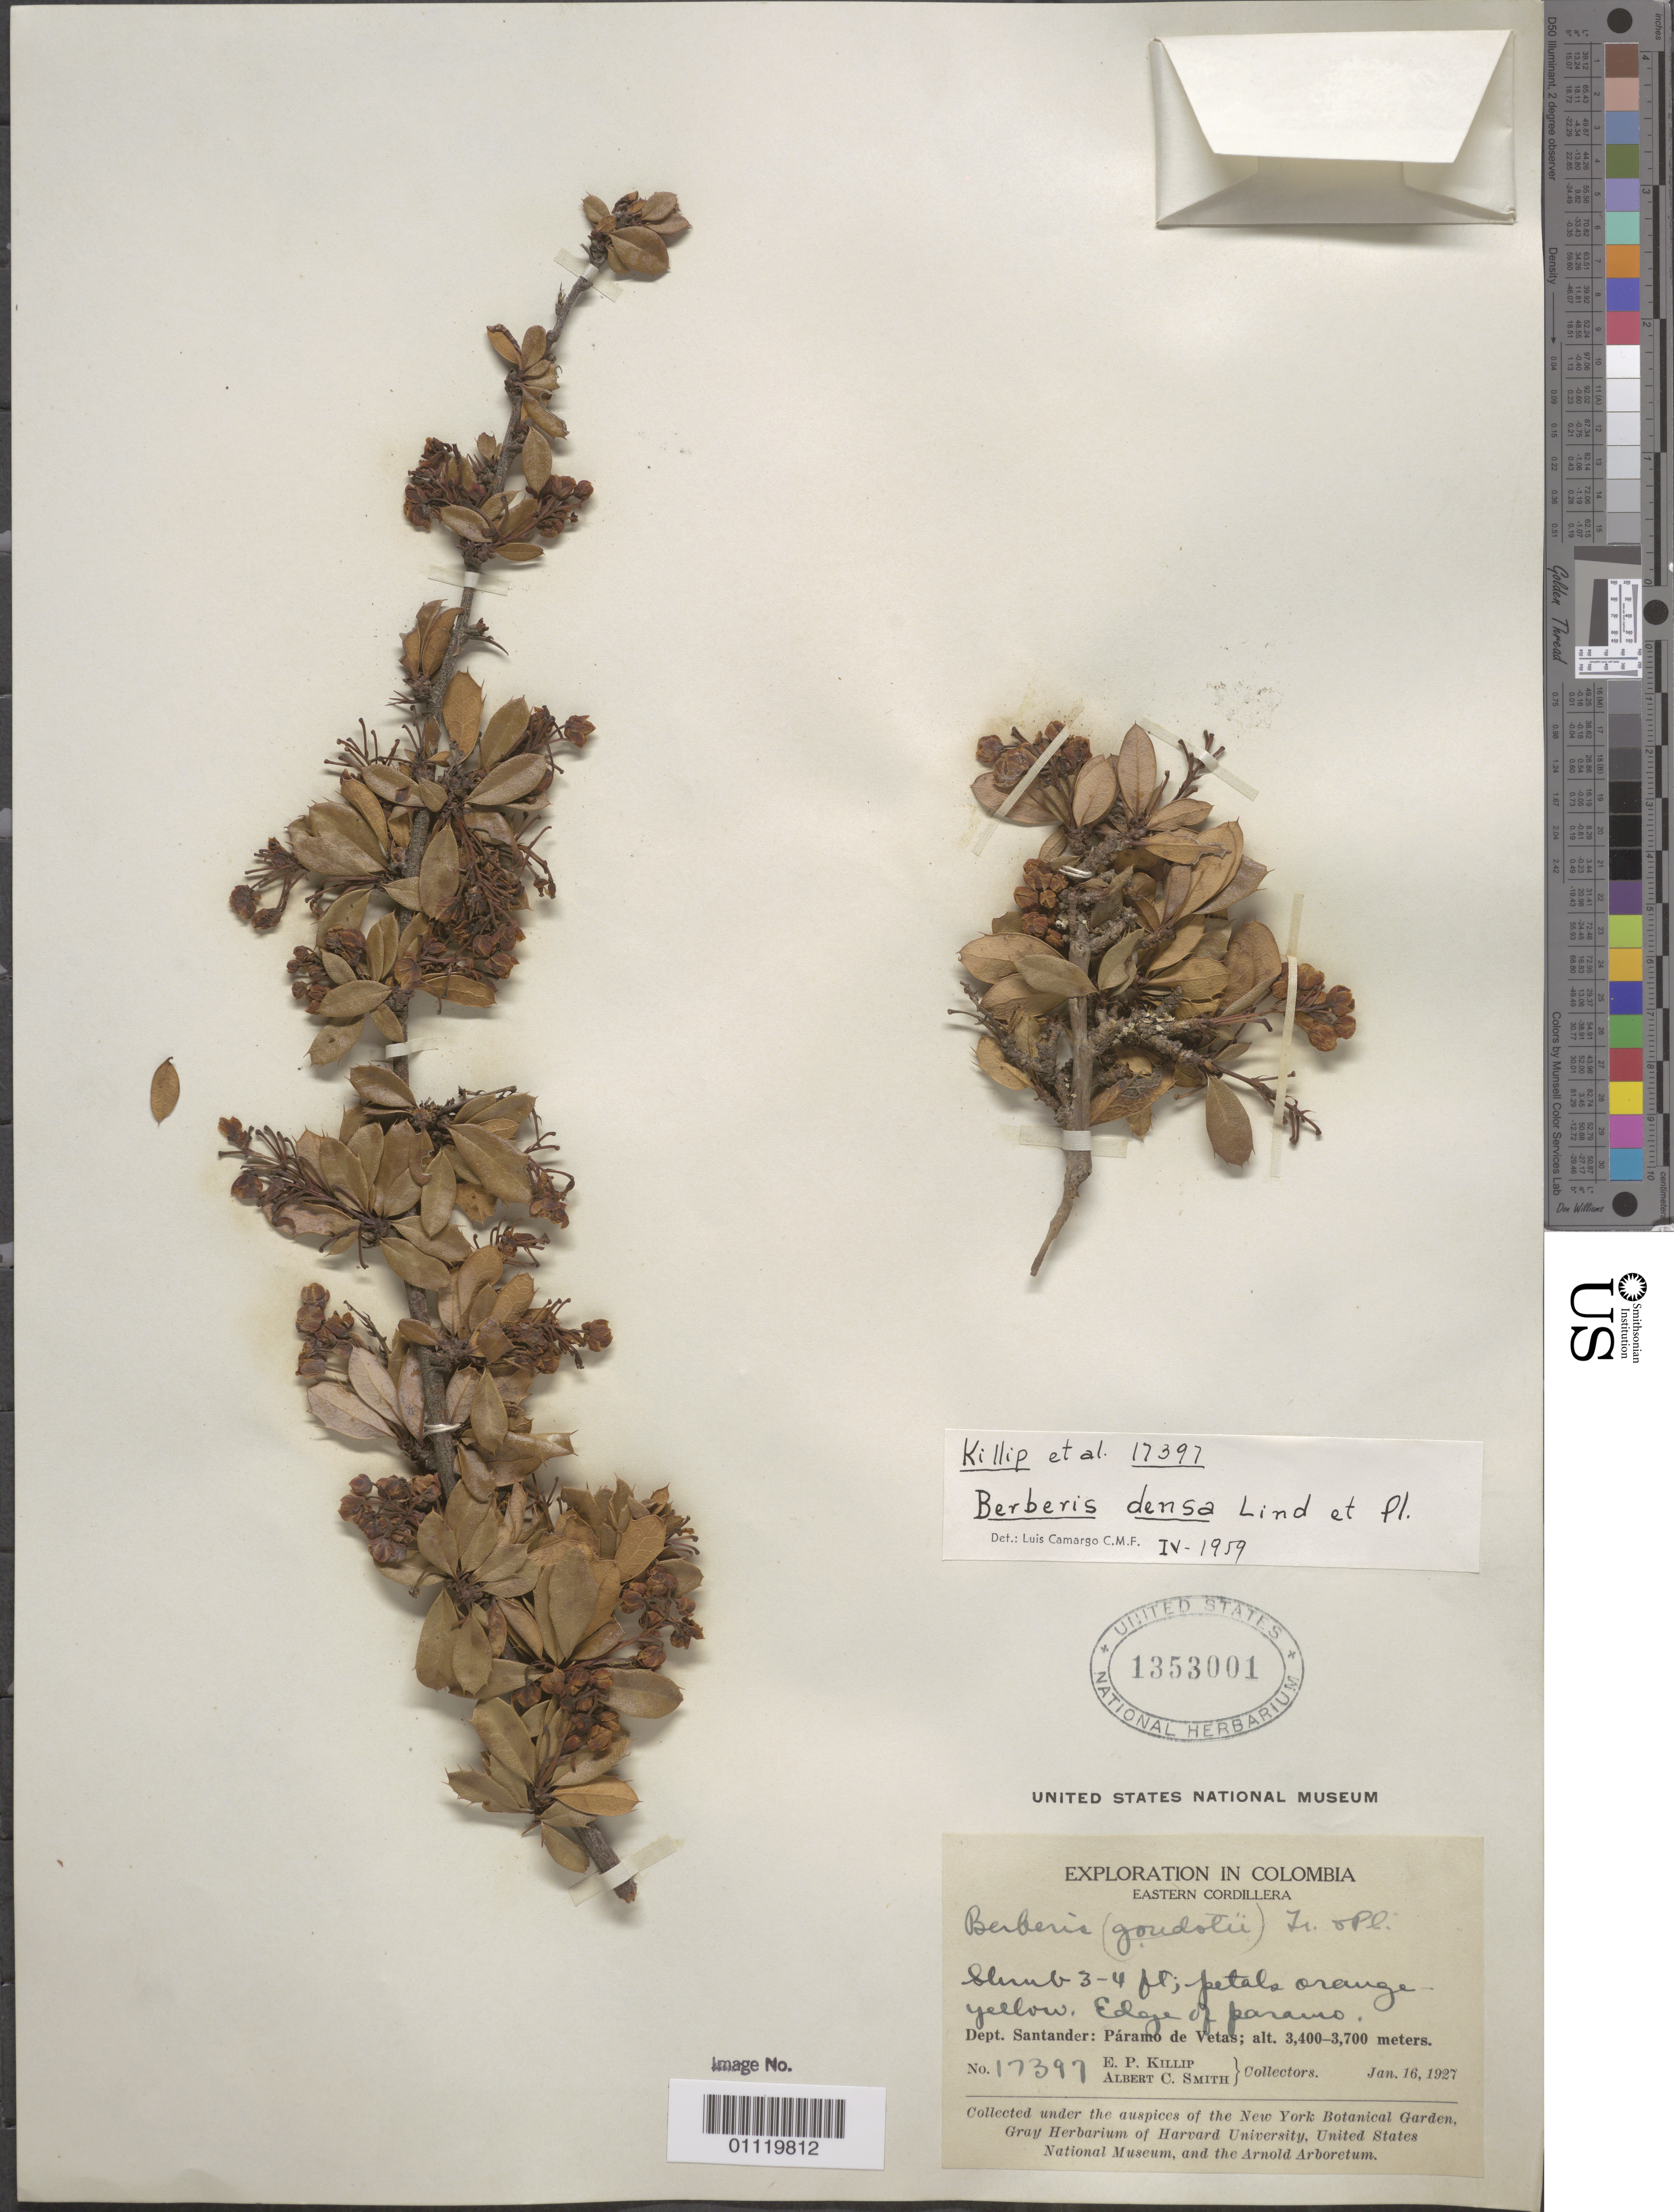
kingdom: Plantae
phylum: Tracheophyta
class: Magnoliopsida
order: Ranunculales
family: Berberidaceae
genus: Berberis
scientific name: Berberis densa Linden & Planch.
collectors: E. P. Killip & A. C. Smith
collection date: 1927-01-16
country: Colombia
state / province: Santander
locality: Edge of Paramo de Vetas.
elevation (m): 3400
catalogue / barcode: US 1353001